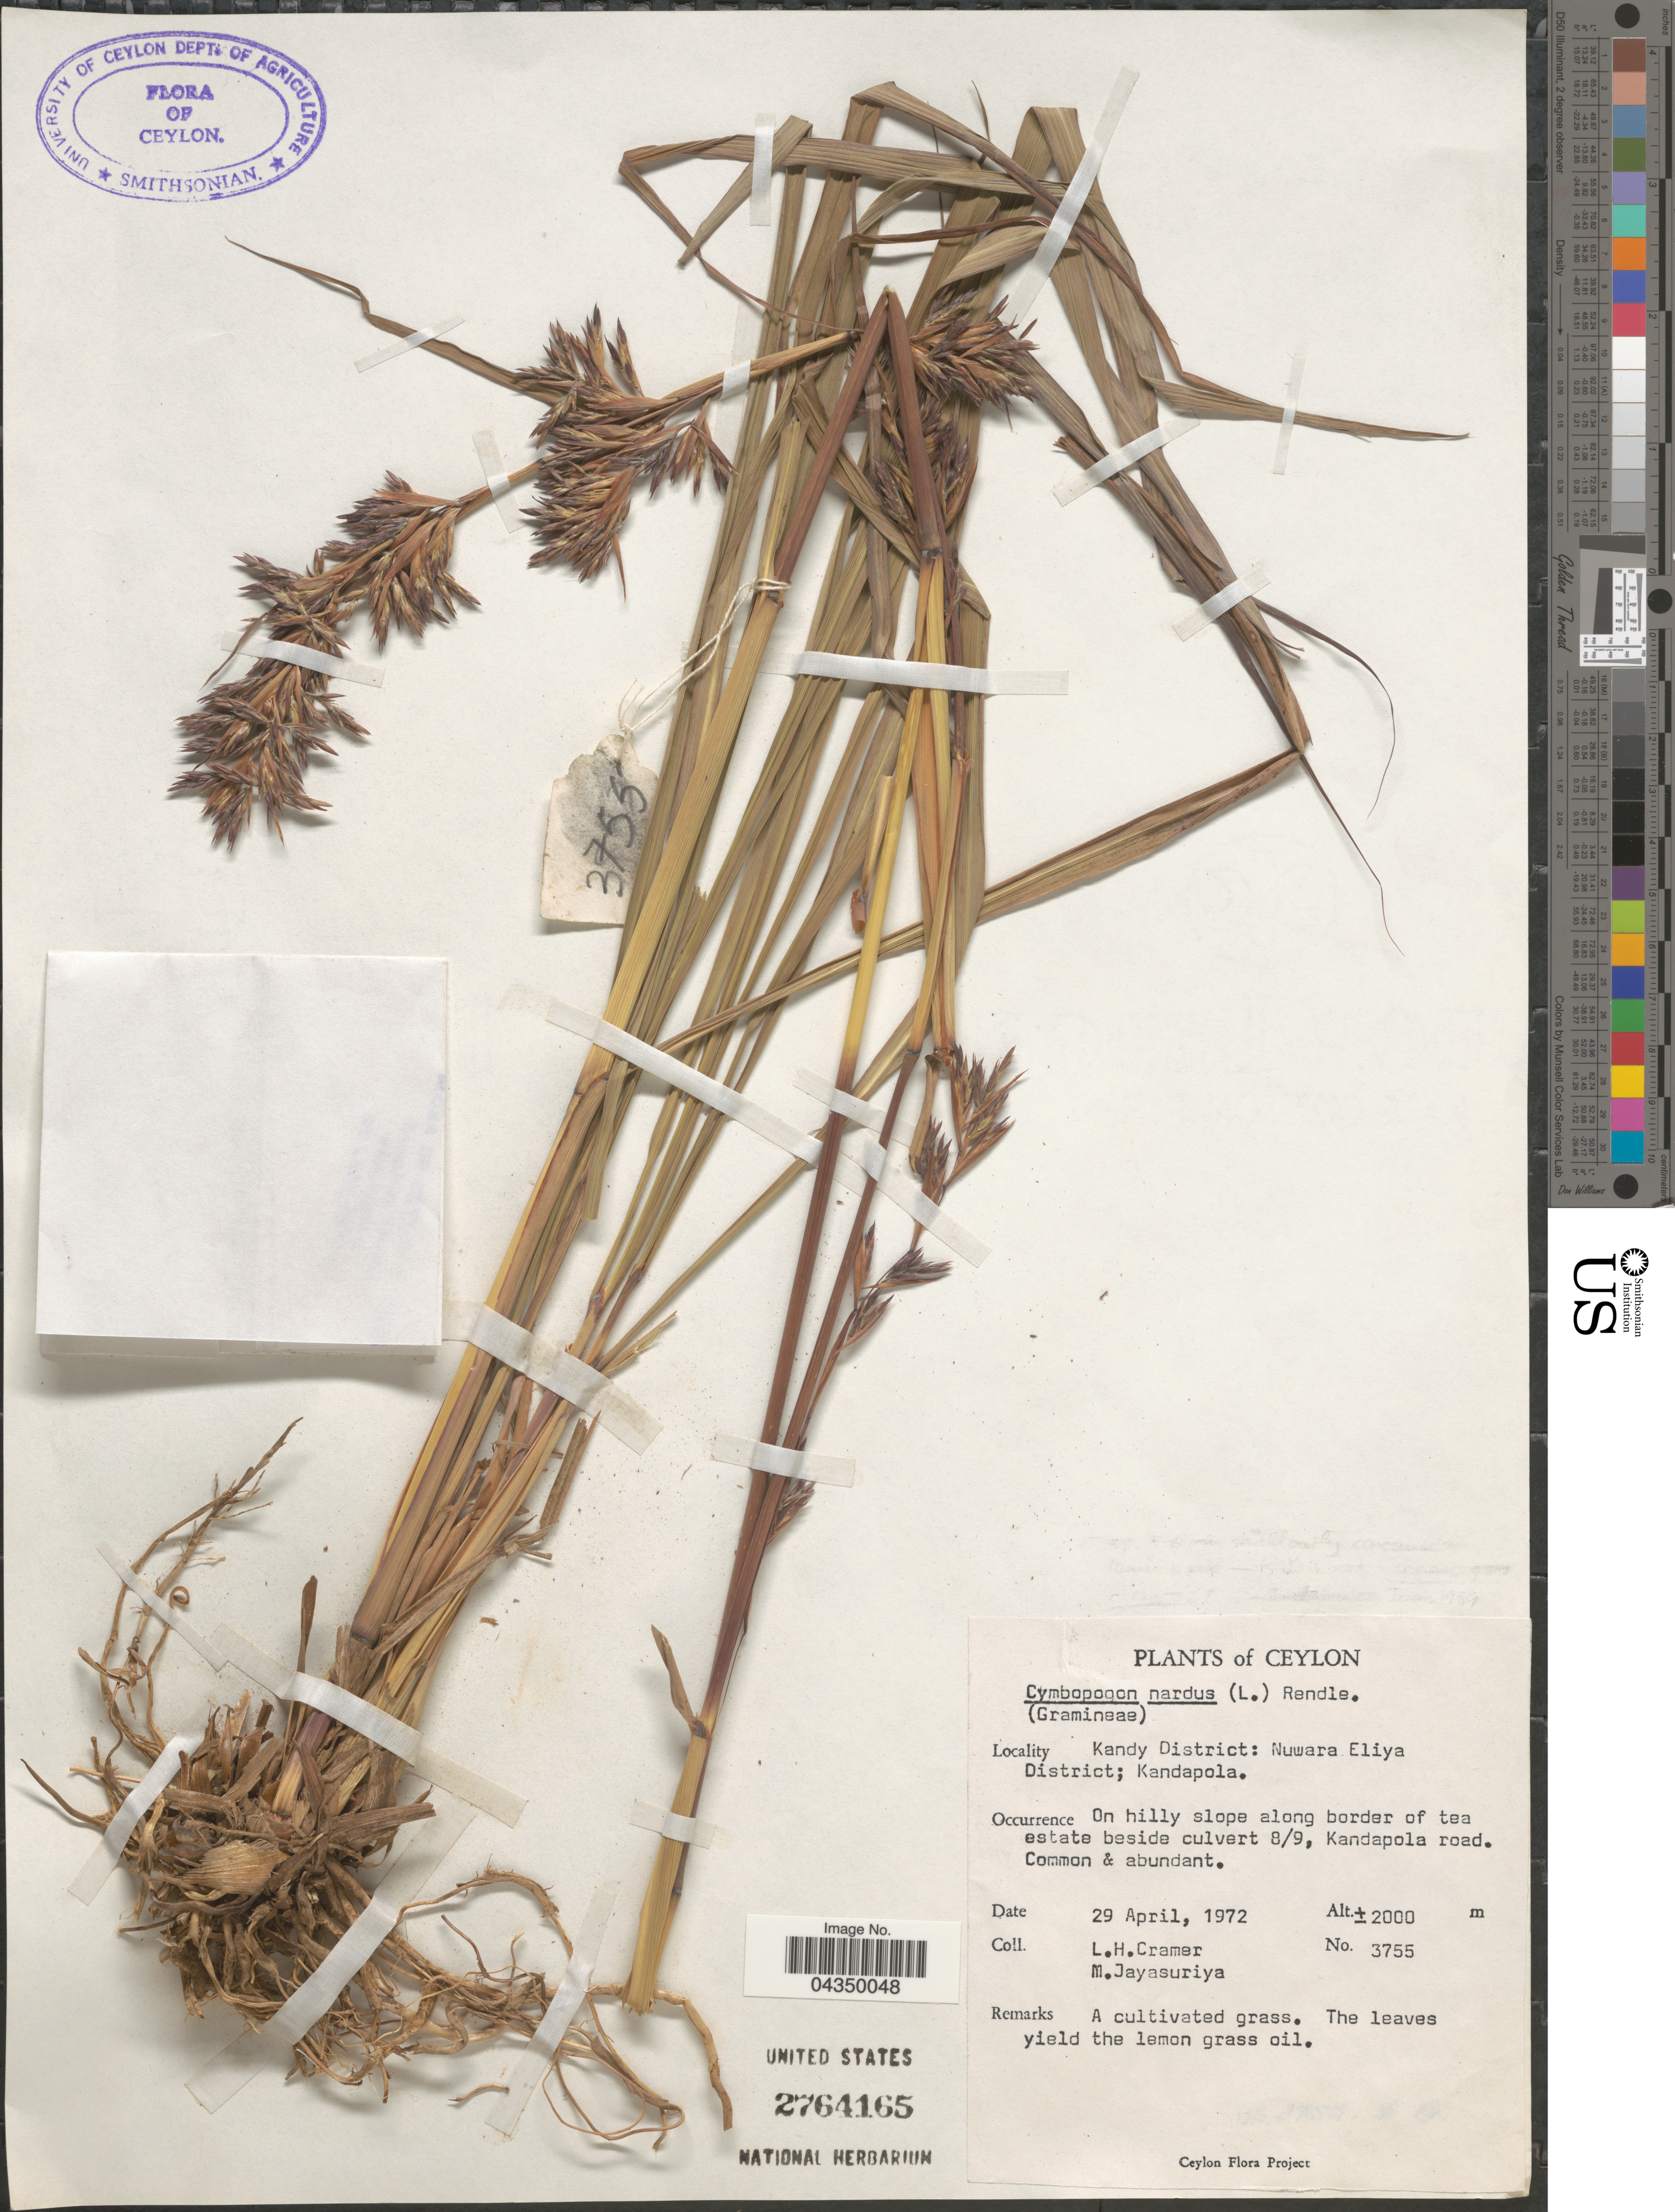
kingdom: Plantae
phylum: Tracheophyta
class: Liliopsida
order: Poales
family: Poaceae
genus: Cymbopogon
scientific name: Cymbopogon nardus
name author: (L.) Rendle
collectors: L. H. Cramer & M. Jayasuriya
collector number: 3755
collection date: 1972-04-29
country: Sri Lanka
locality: Ceylon. Kandy District: Nuwara Eliya District; Kandapola. On hilly slope along border of tea estate beside culvert 8/9, Kandapola road.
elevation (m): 2000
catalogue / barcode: US 2764165